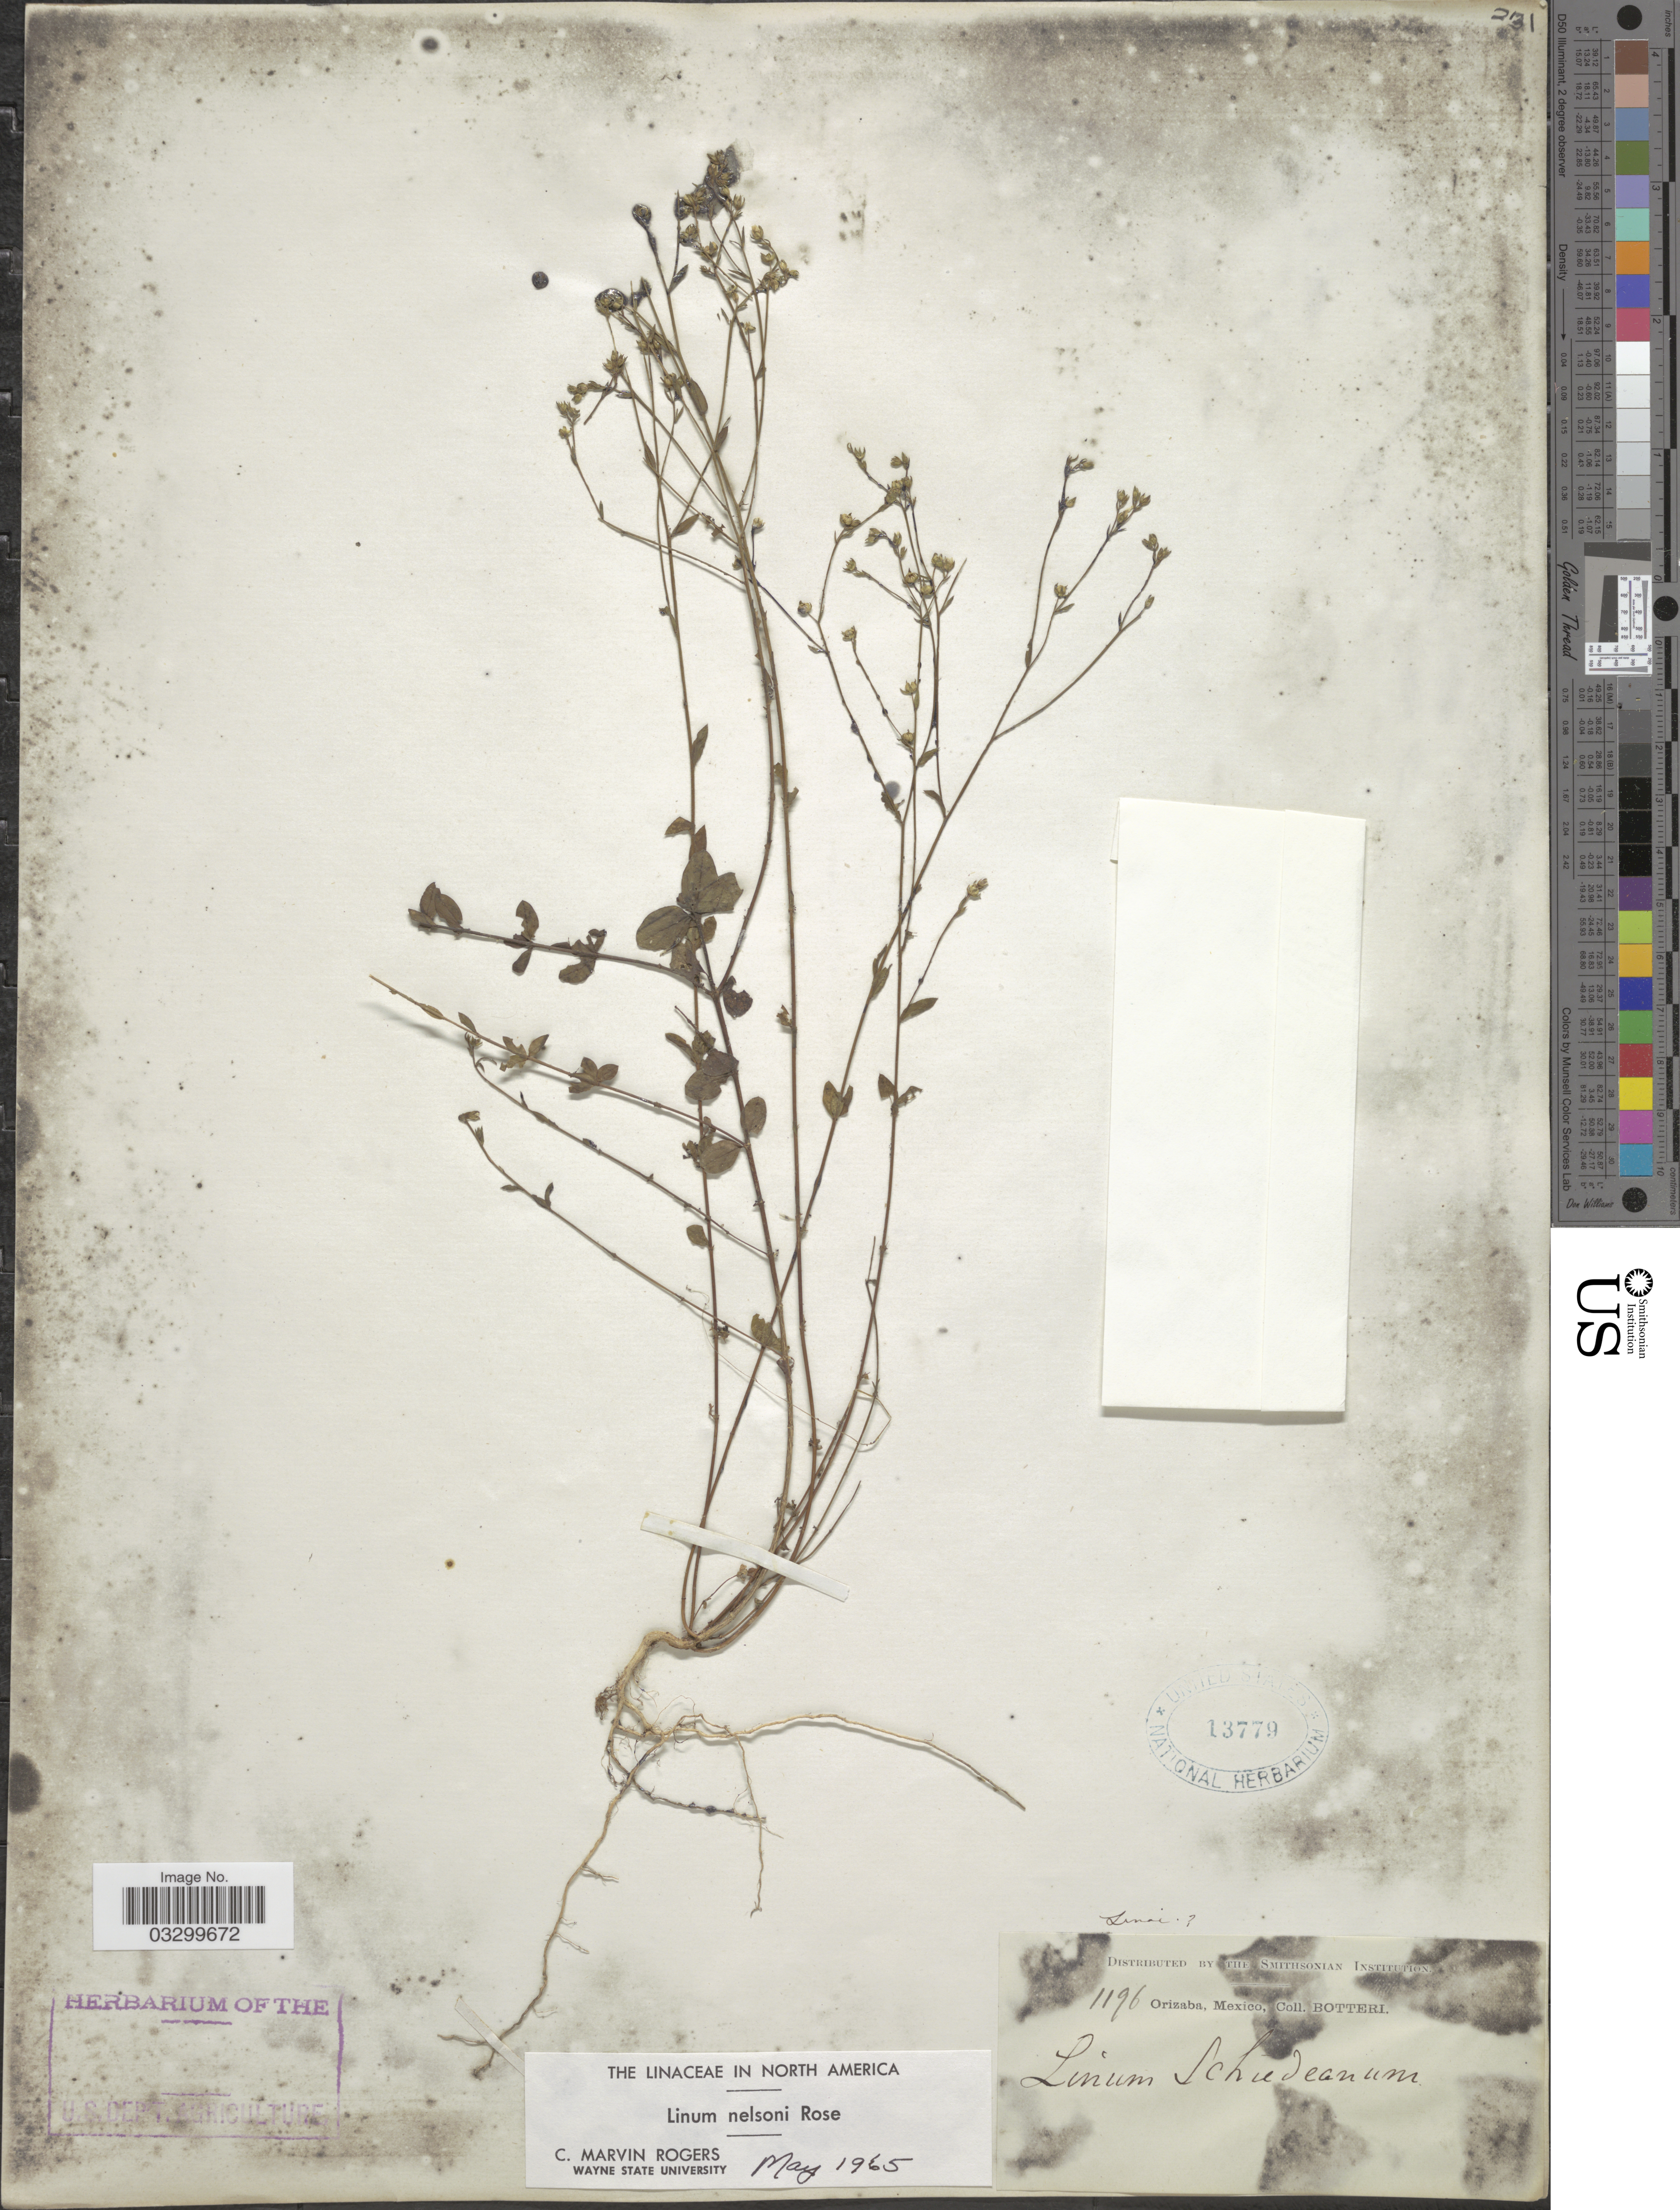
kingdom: Plantae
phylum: Tracheophyta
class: Magnoliopsida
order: Malpighiales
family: Linaceae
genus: Linum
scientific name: Linum nelsonii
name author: Rose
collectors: -. Botteri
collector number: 1196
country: Mexico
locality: Orizaba.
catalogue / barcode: US 13779